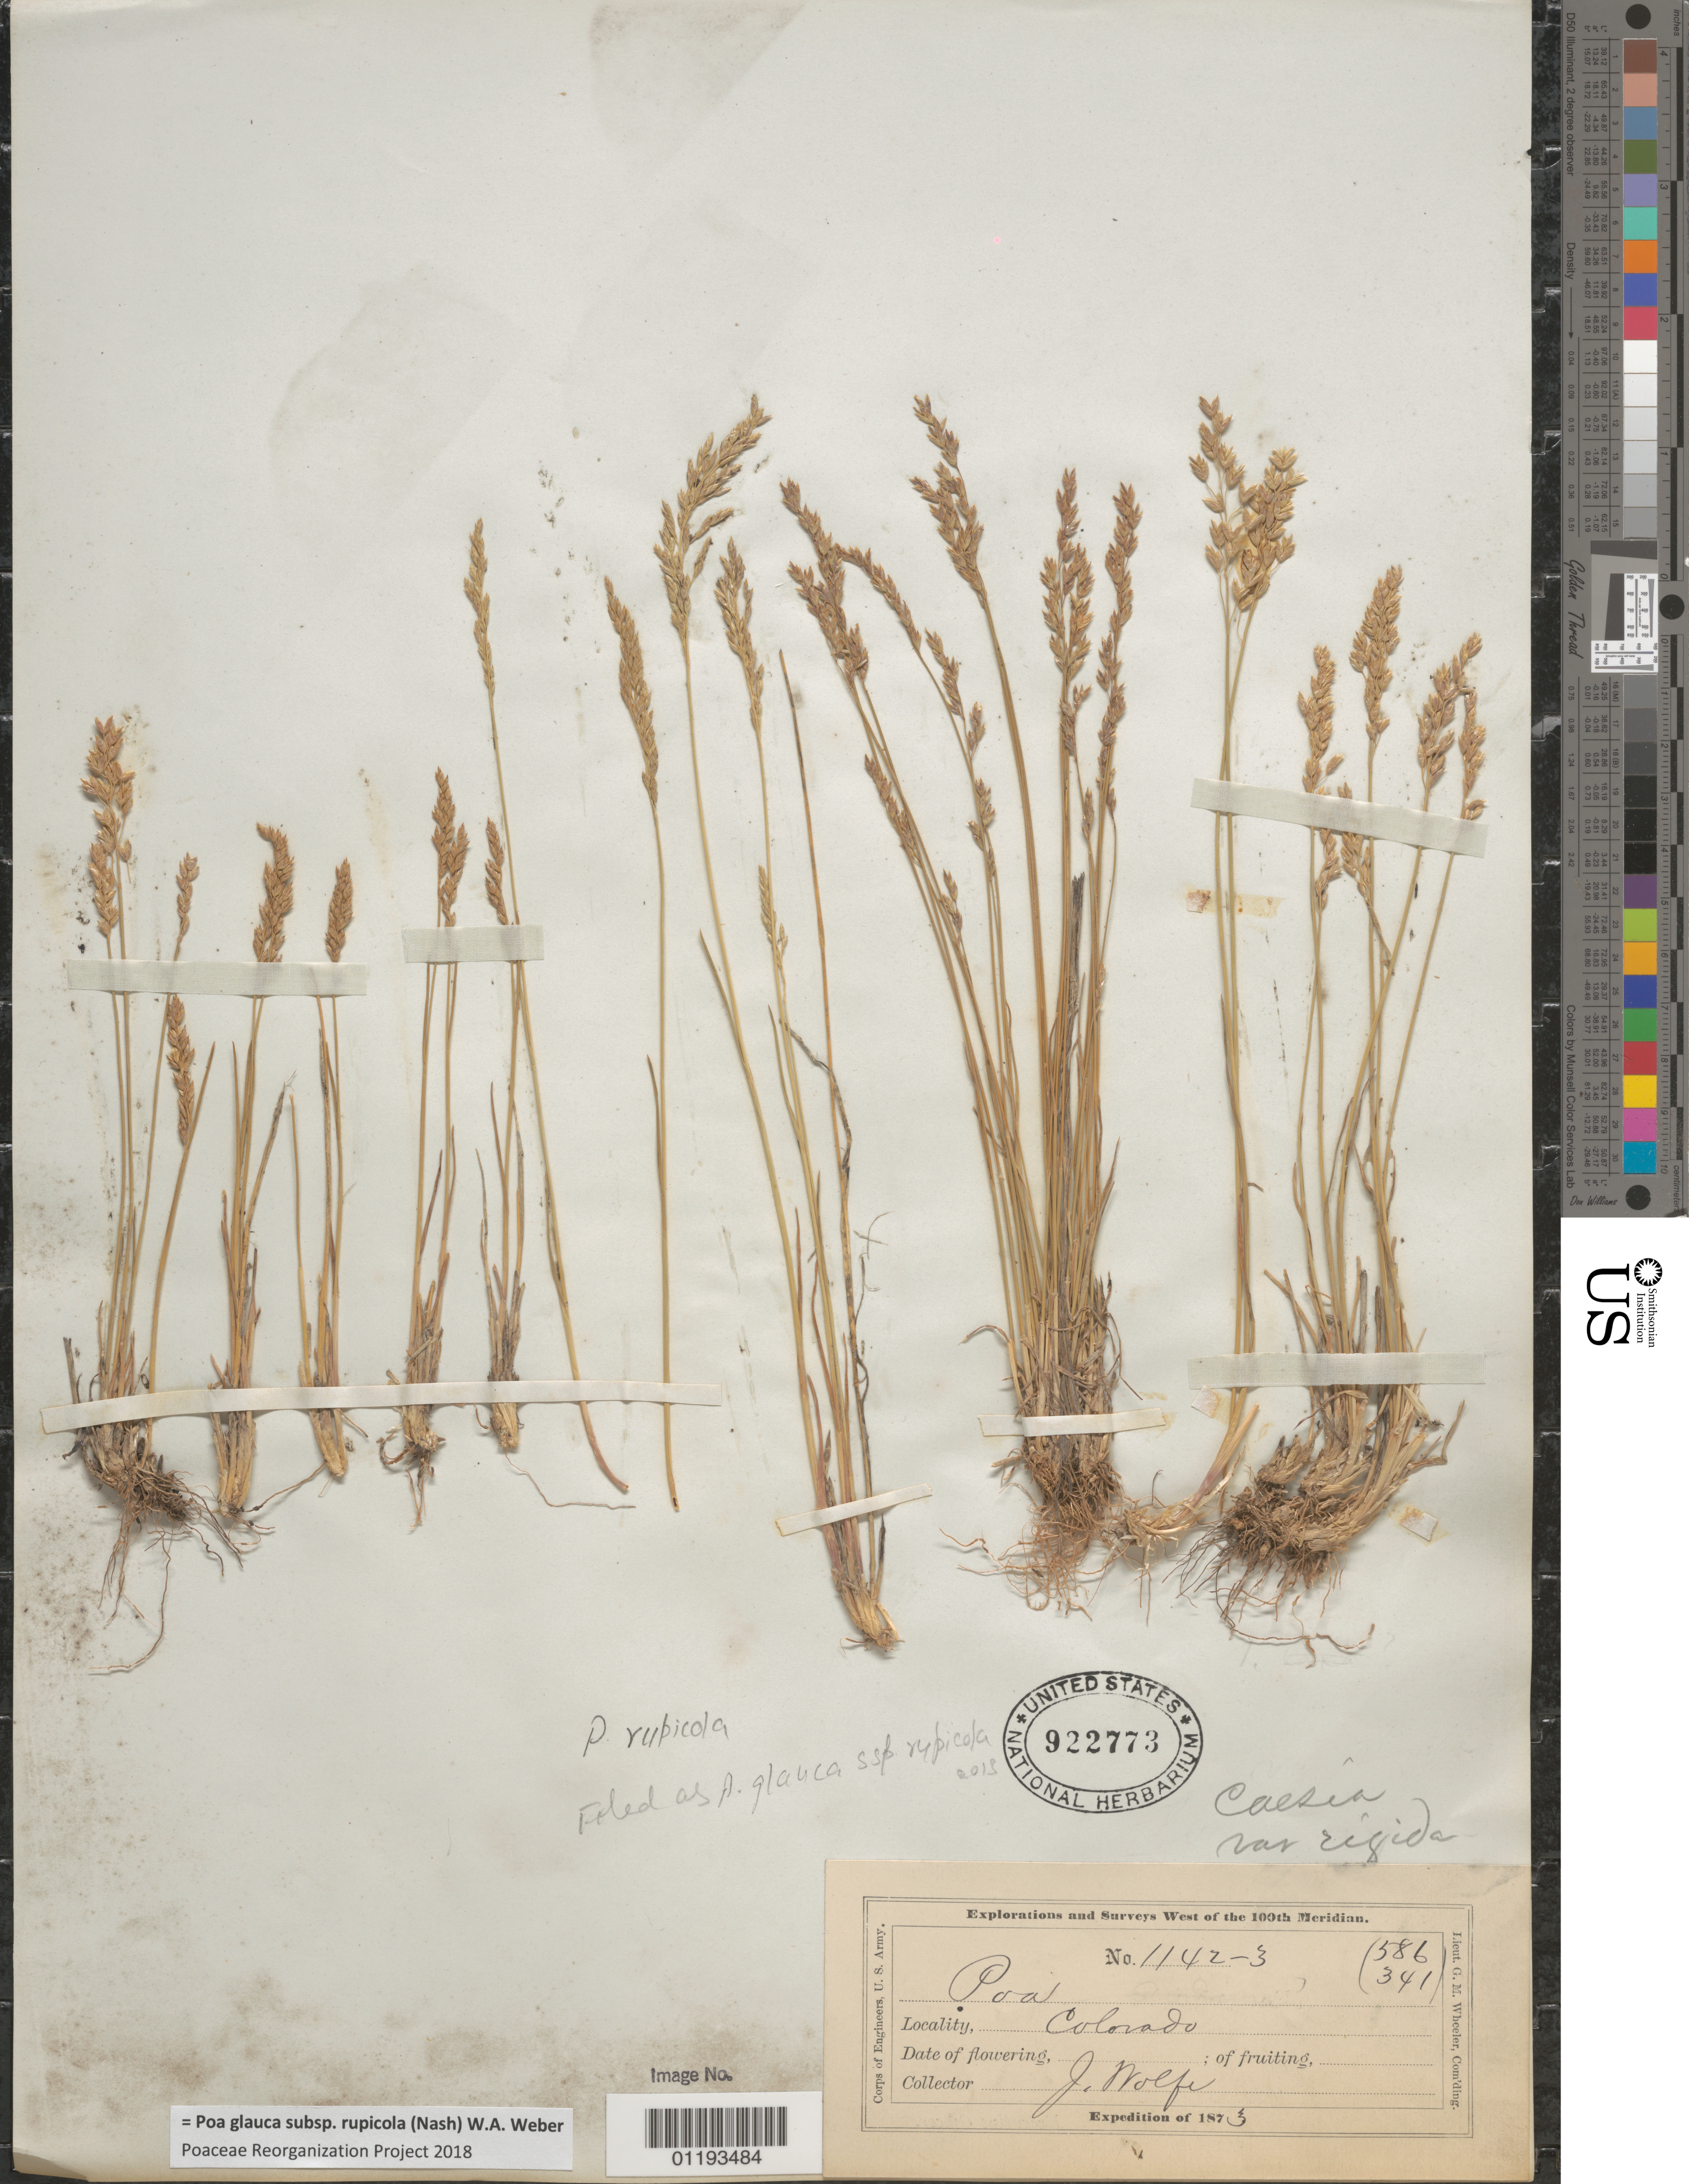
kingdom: Plantae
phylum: Tracheophyta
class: Liliopsida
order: Poales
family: Poaceae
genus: Poa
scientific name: Poa glauca subsp. rupicola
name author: (Nash) W.A. Weber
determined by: Poaceae Reorganization Project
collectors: J. Wolf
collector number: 1142-3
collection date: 1873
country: United States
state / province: Colorado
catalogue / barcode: US 922773